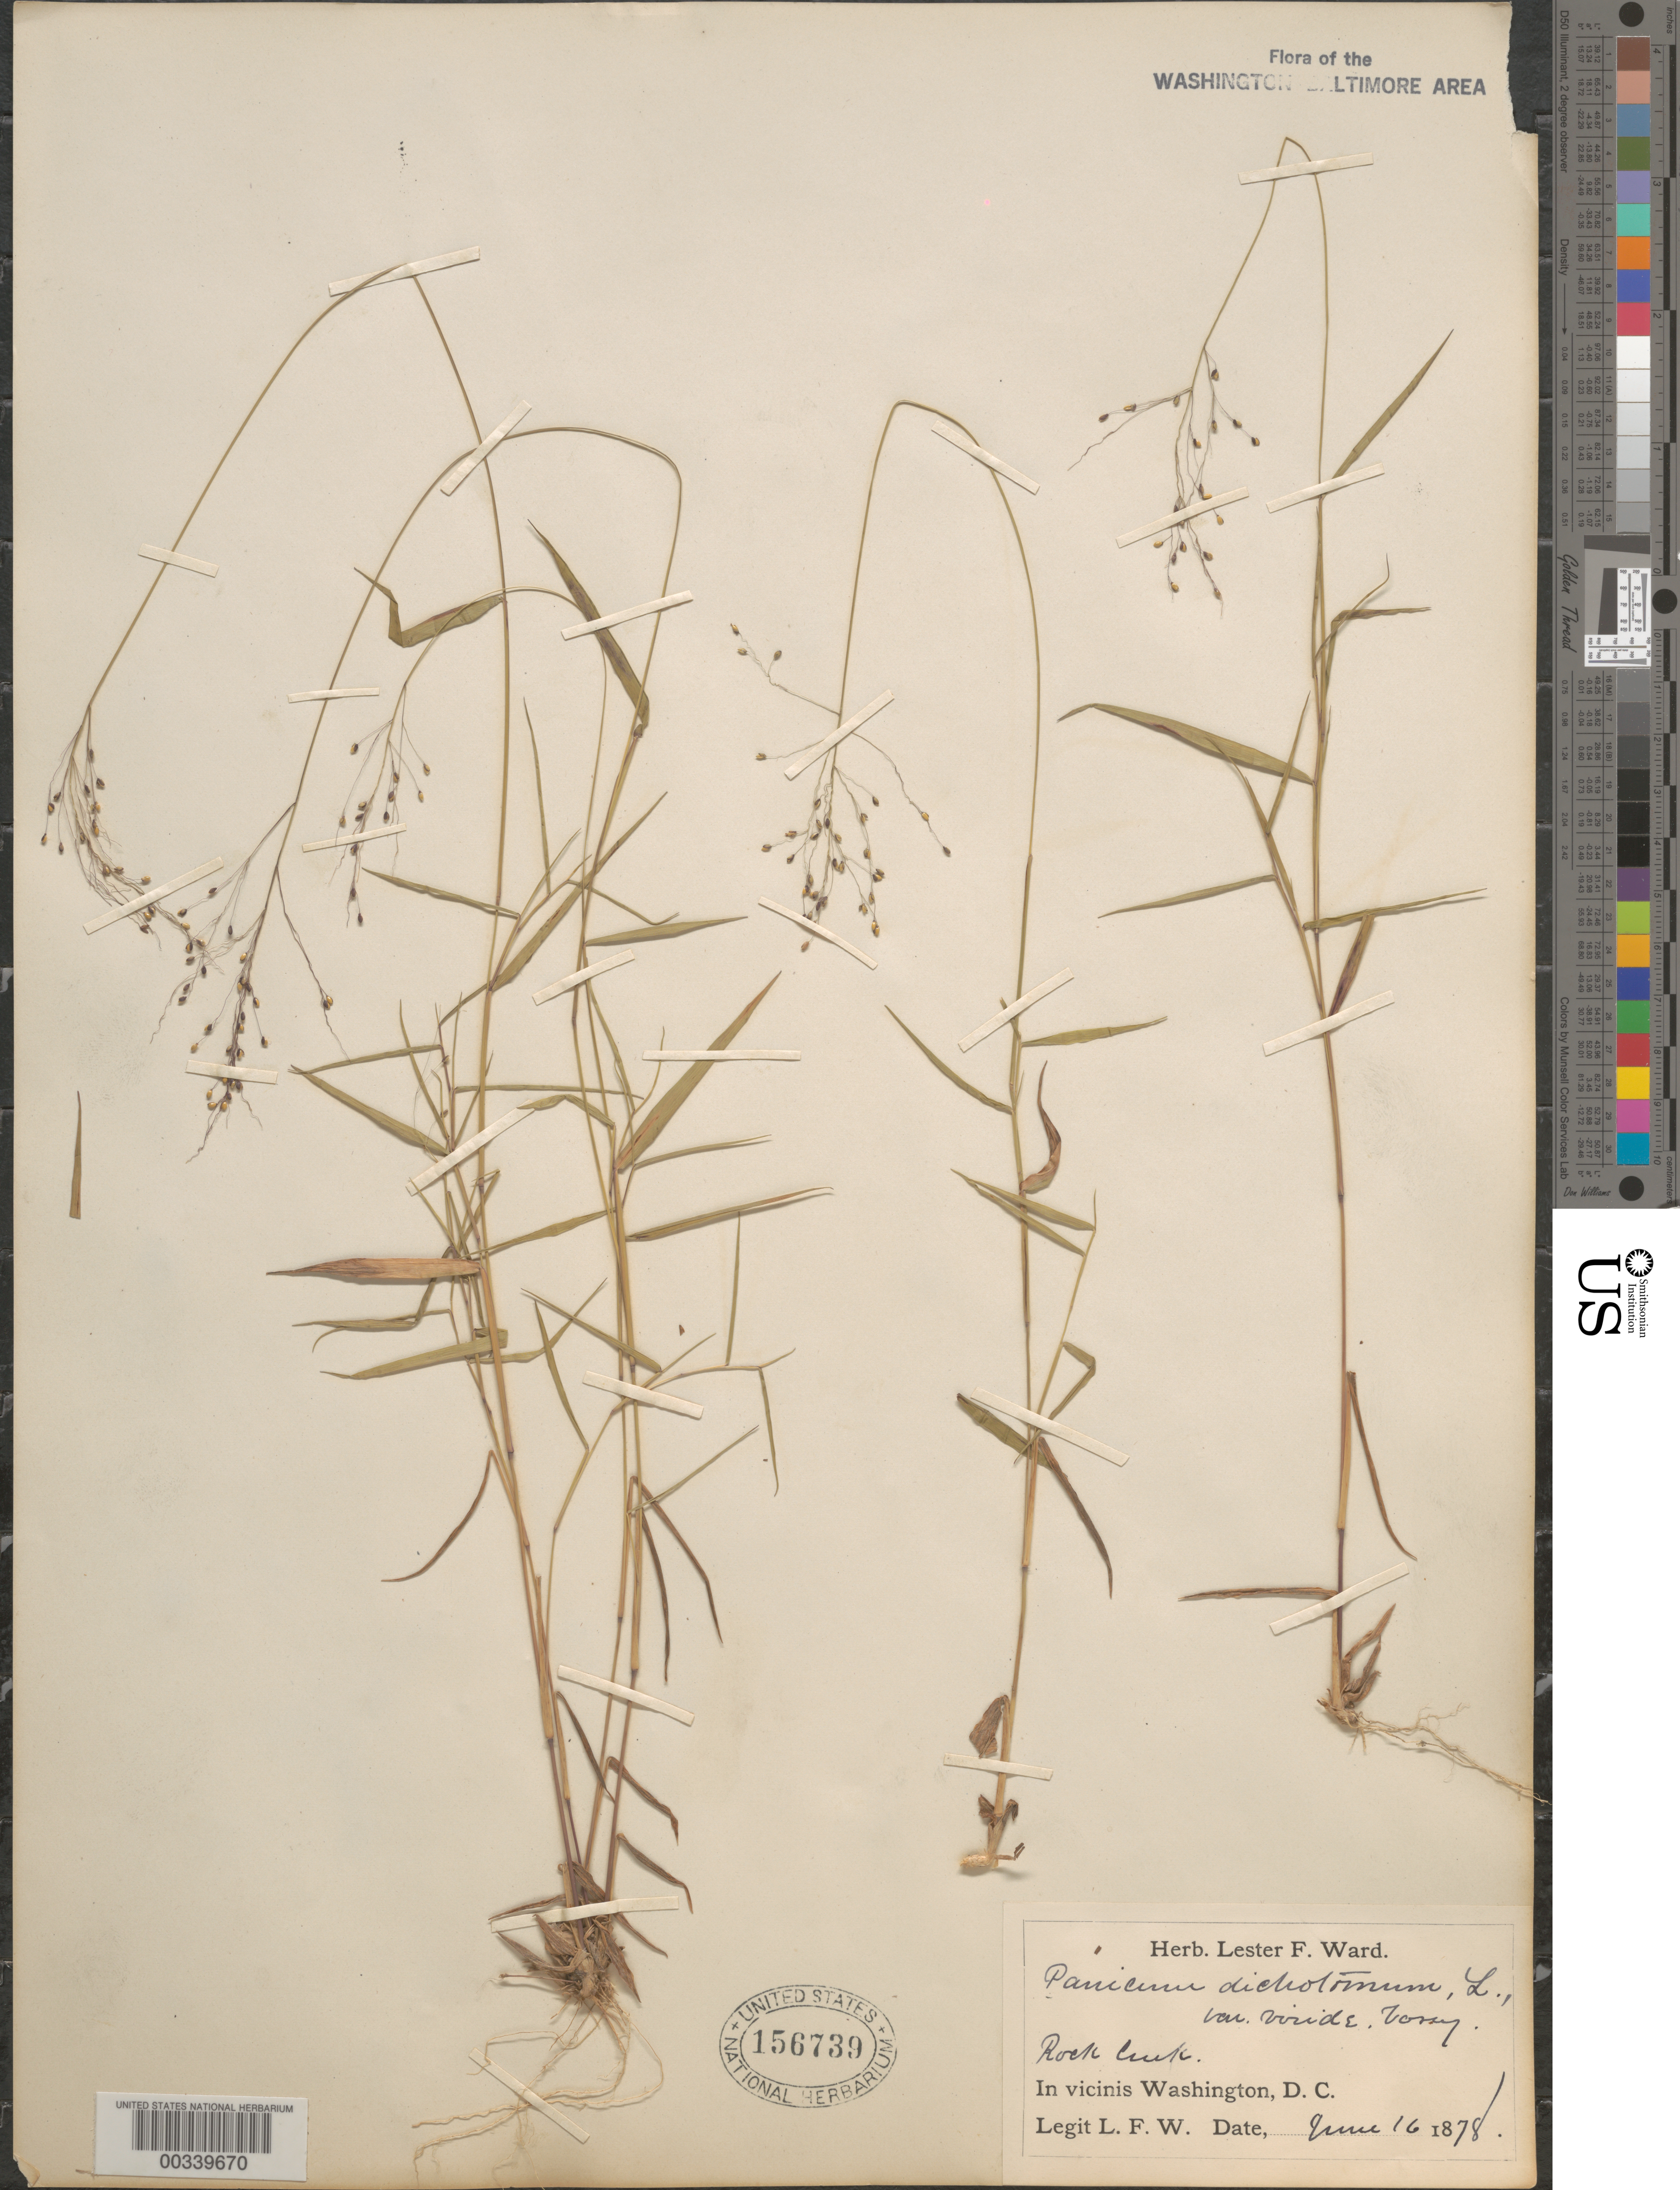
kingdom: Plantae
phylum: Tracheophyta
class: Liliopsida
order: Poales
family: Poaceae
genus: Dichanthelium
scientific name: Dichanthelium dichotomum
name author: (L.) Gould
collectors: L. F. Ward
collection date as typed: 16 Jun 1878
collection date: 1878-06-16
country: United States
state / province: District of Columbia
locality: Rock Creek Rock Creek Park and Vicinity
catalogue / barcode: US 156739